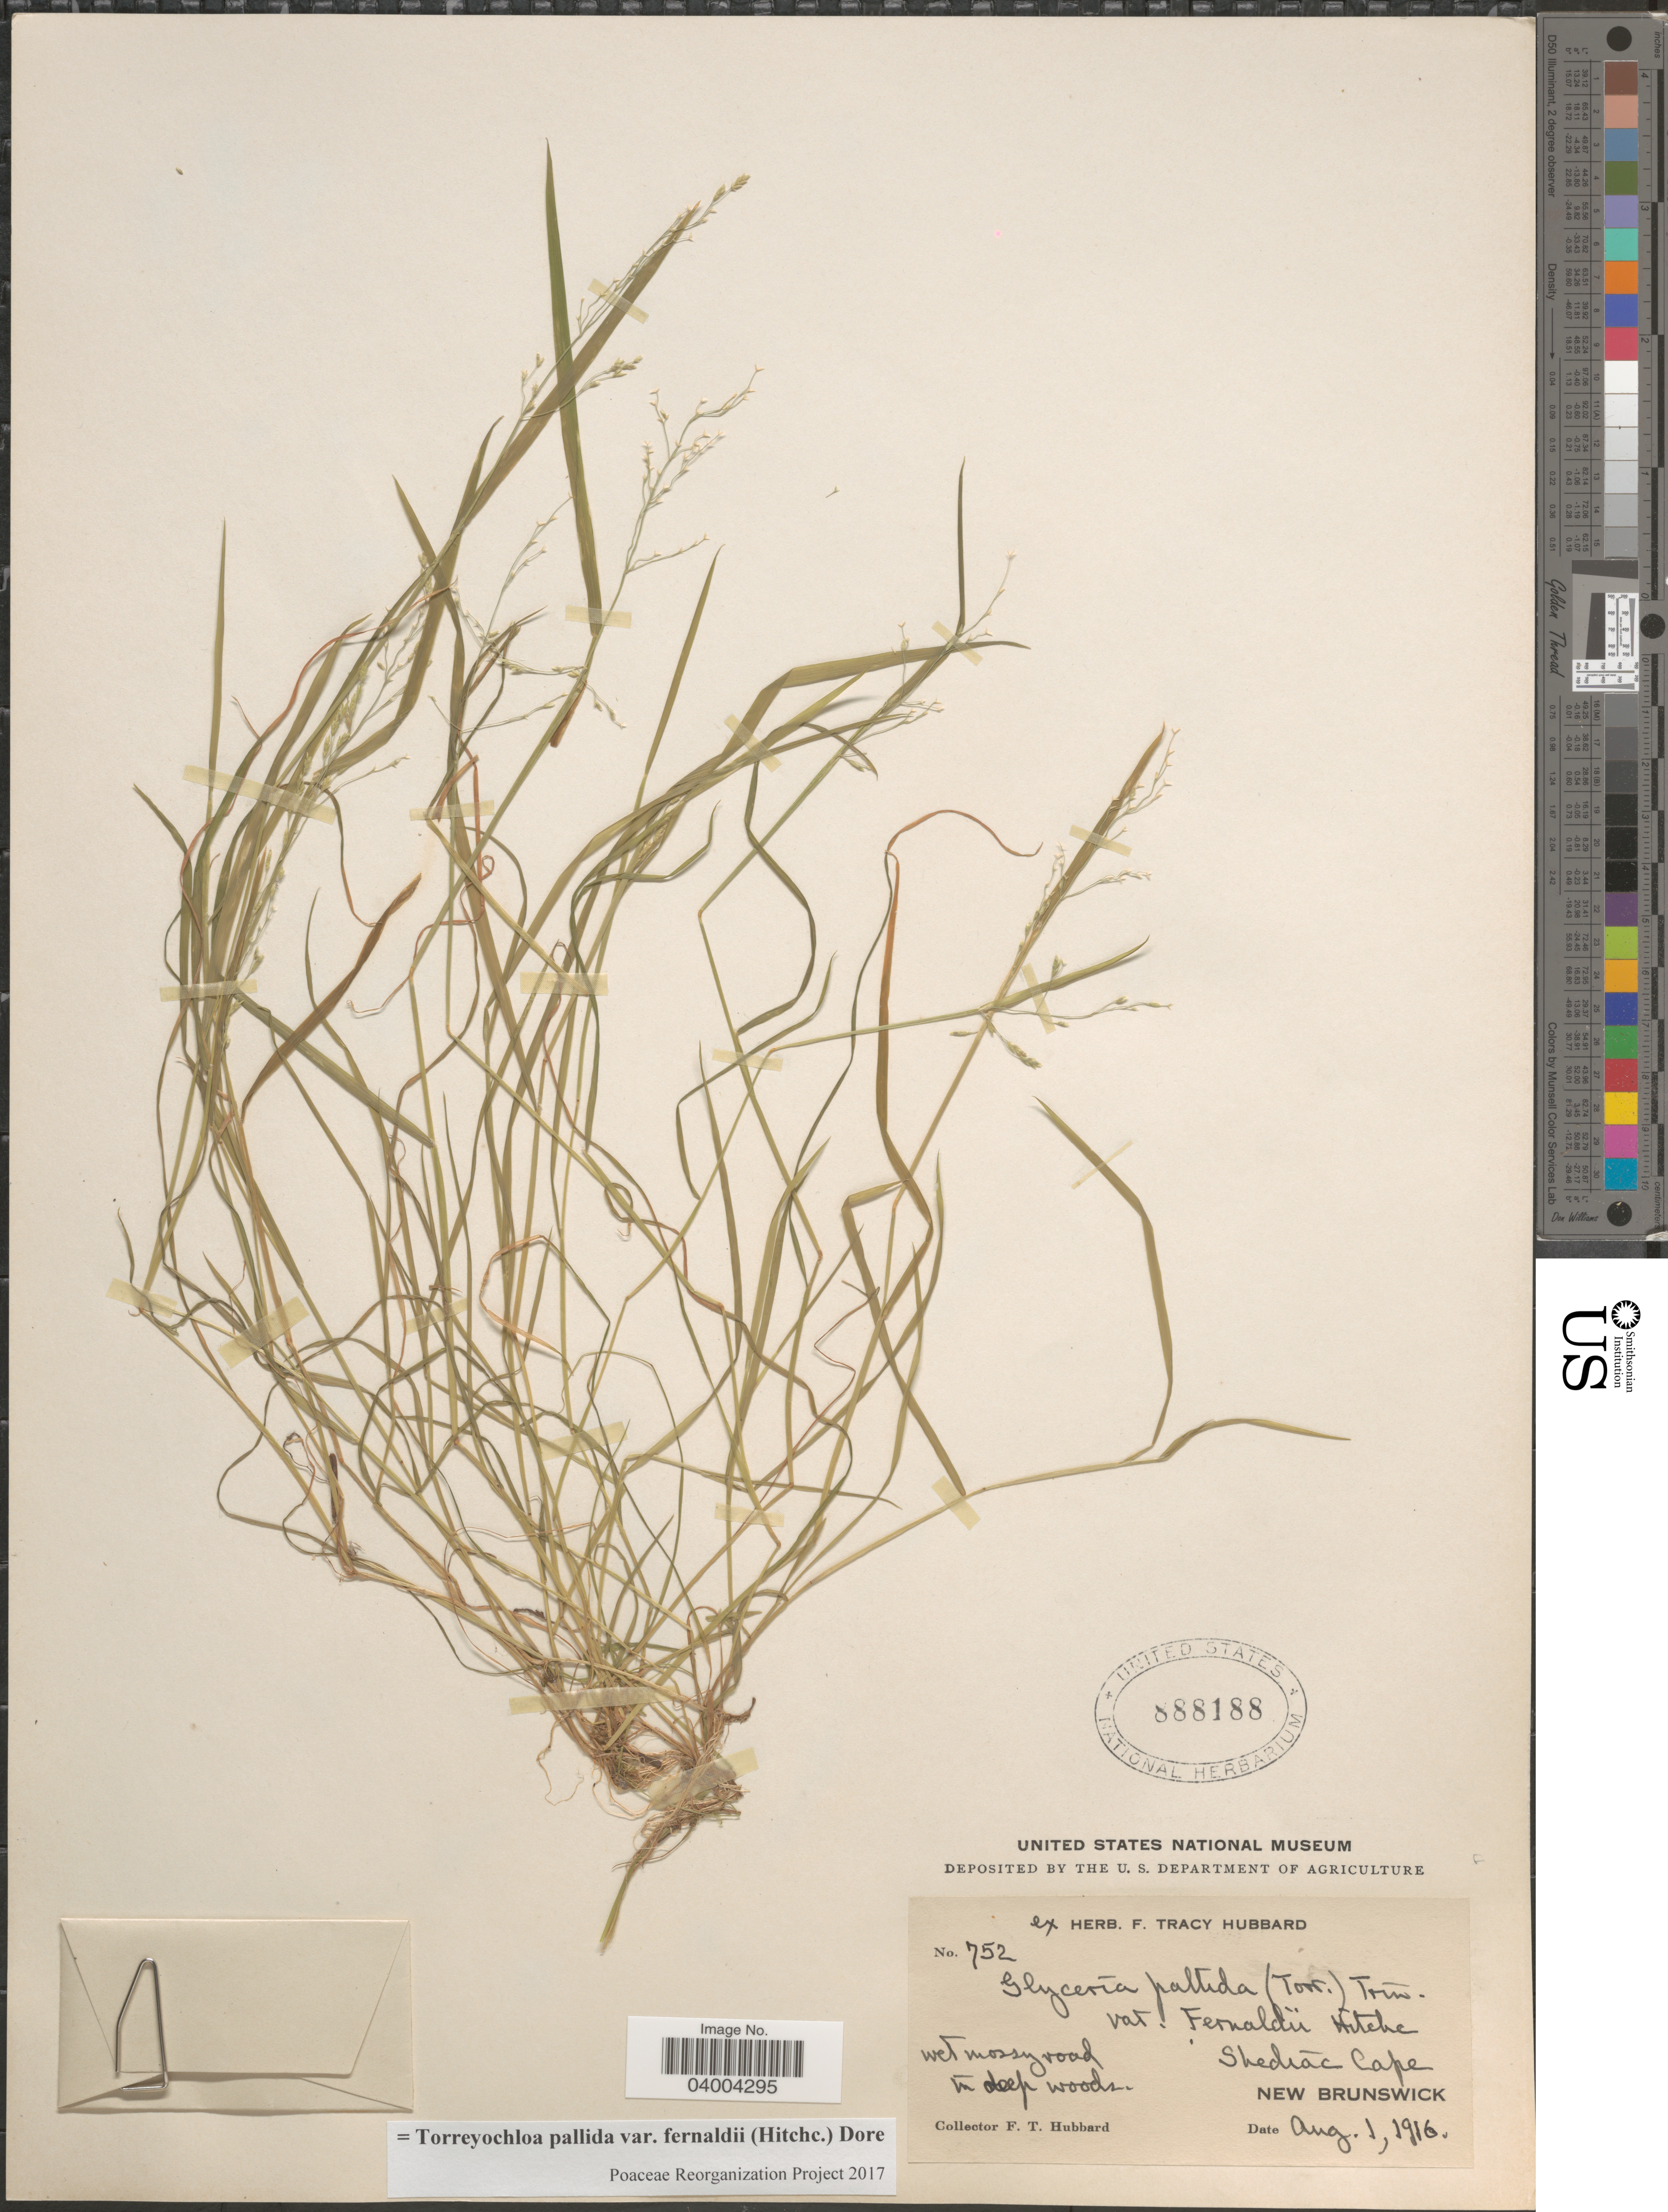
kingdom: Plantae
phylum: Tracheophyta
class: Liliopsida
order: Poales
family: Poaceae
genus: Torreyochloa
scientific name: Torreyochloa pallida var. fernaldii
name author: (Hitchc.) Dore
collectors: F. T. Hubbard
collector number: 752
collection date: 1916-08-01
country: Canada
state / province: New Brunswick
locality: Wet mossy road in deep woods. Shediac Cape.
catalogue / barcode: US 888188